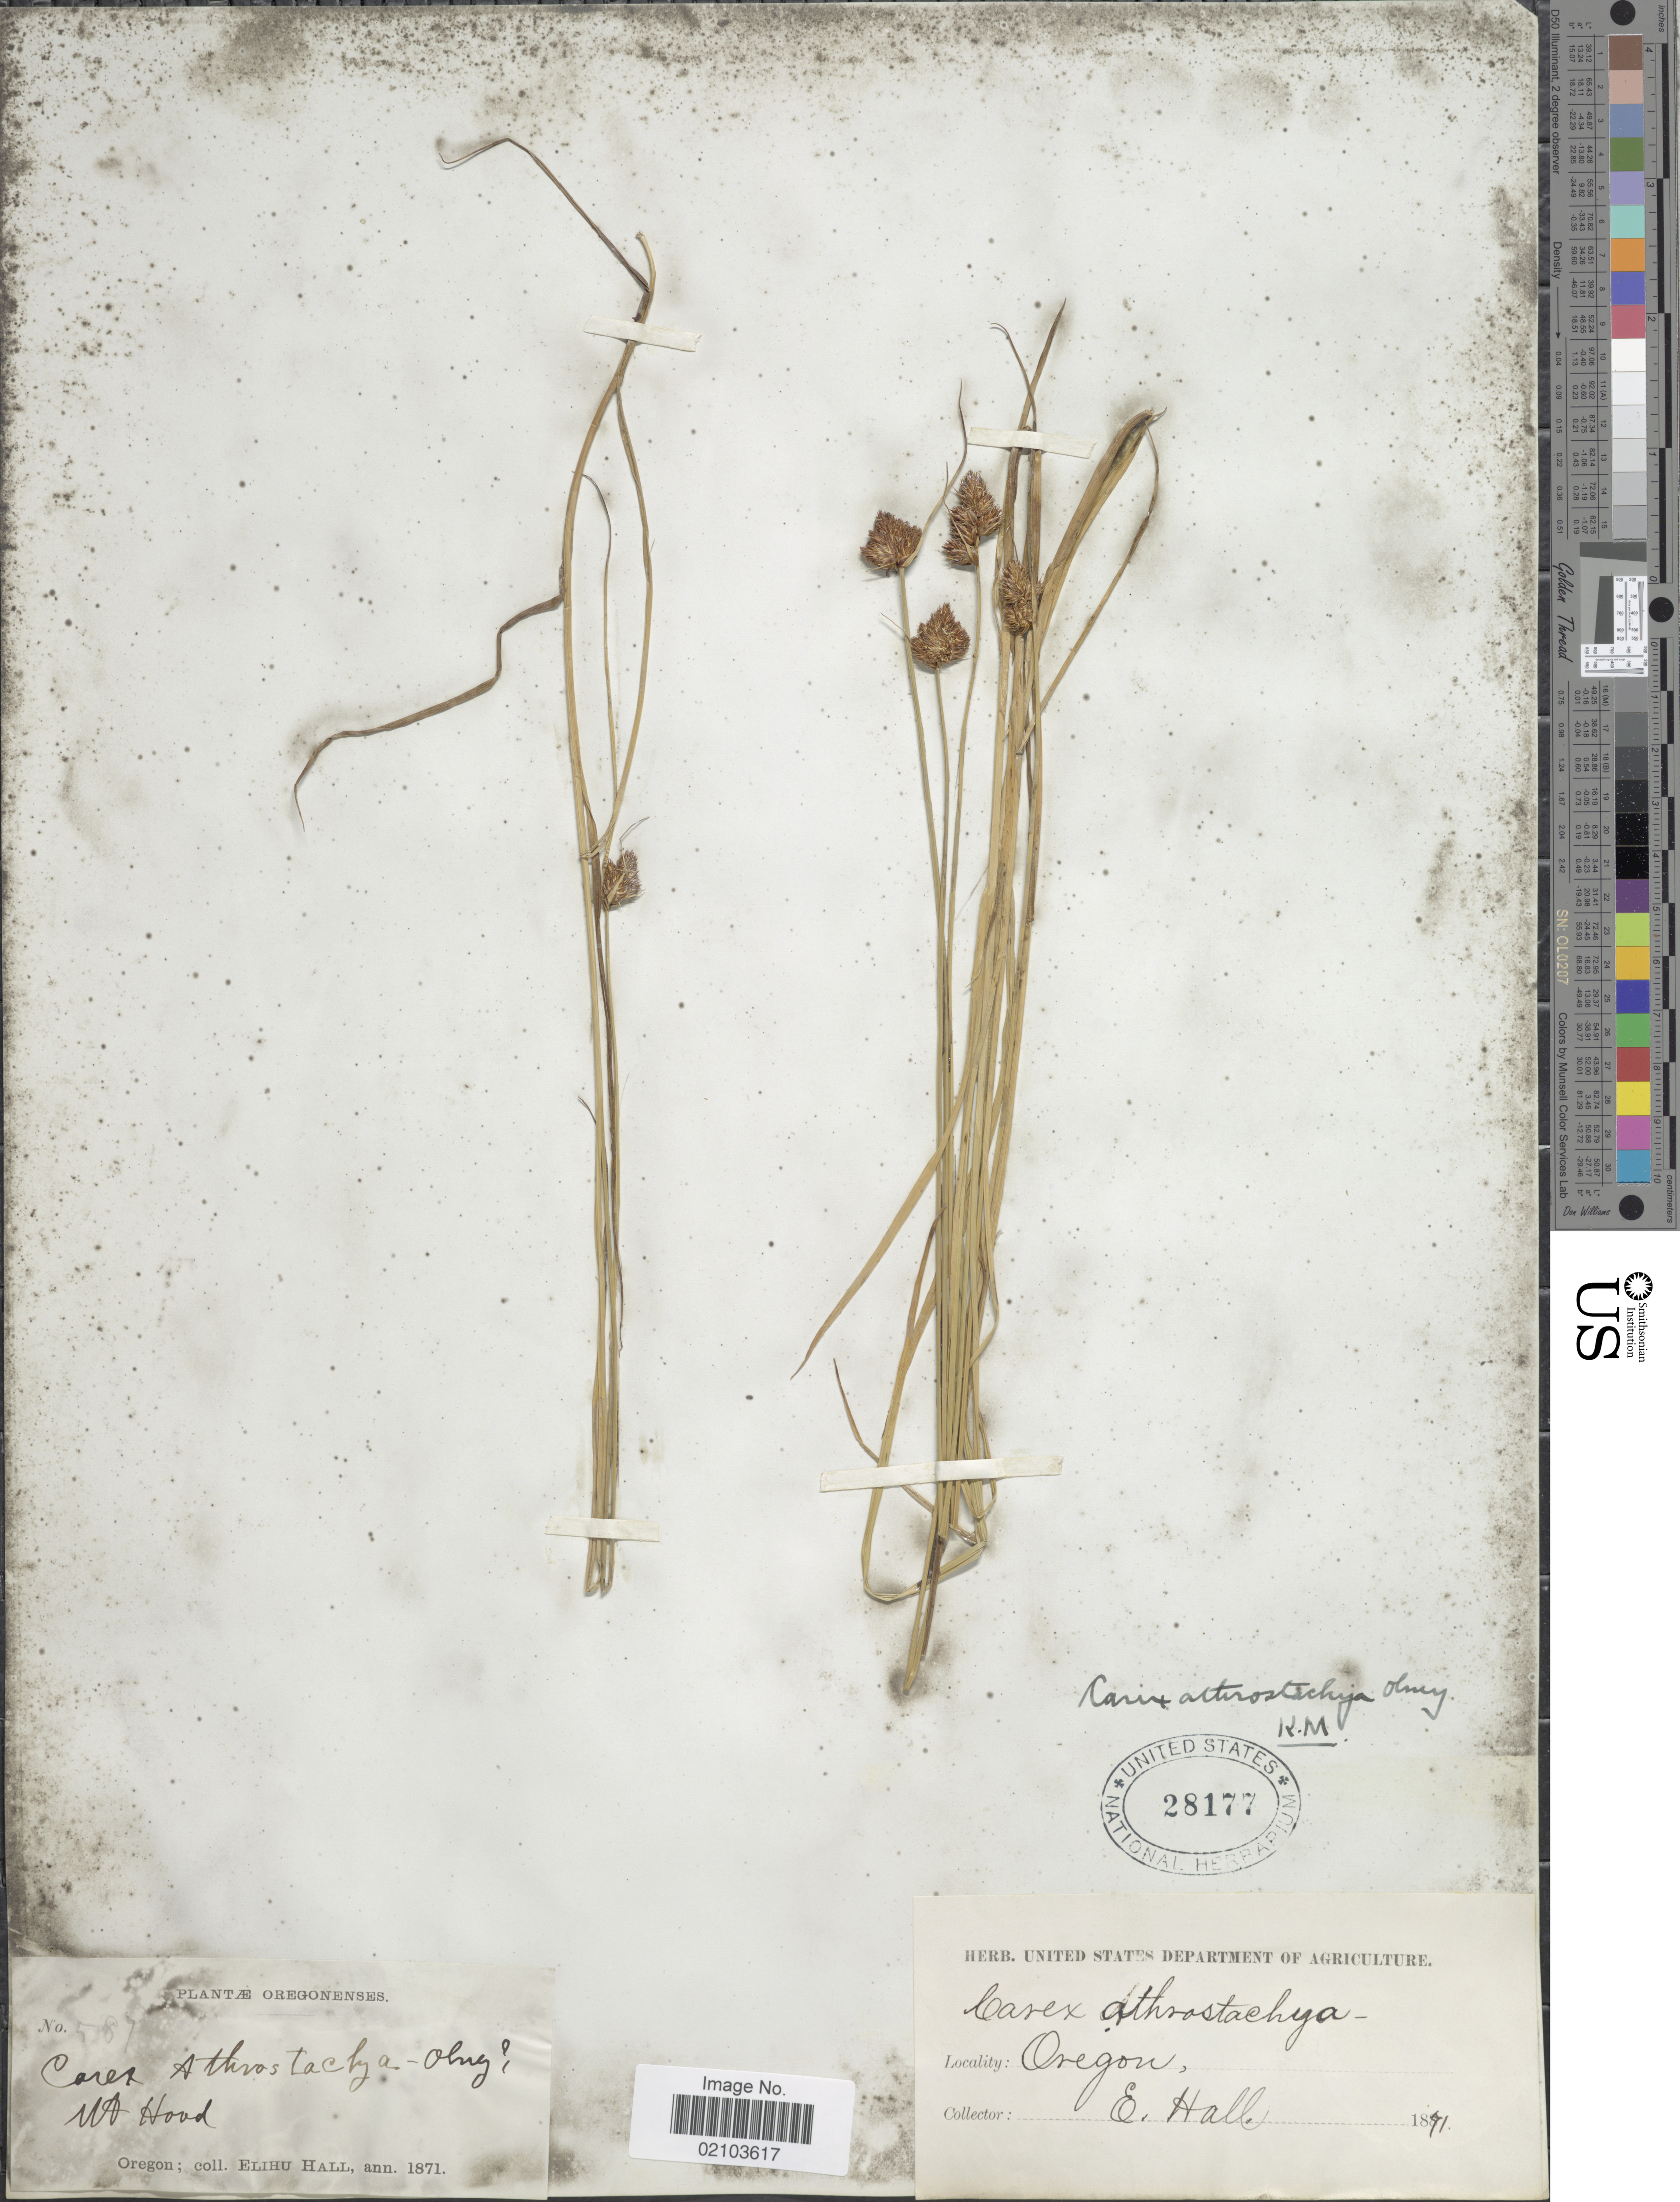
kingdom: Plantae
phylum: Tracheophyta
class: Liliopsida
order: Poales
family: Cyperaceae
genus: Carex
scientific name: Carex athrostachya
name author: Olney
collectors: E. Hall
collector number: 587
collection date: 1871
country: United States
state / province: Oregon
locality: Mt. Hood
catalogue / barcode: US 28177